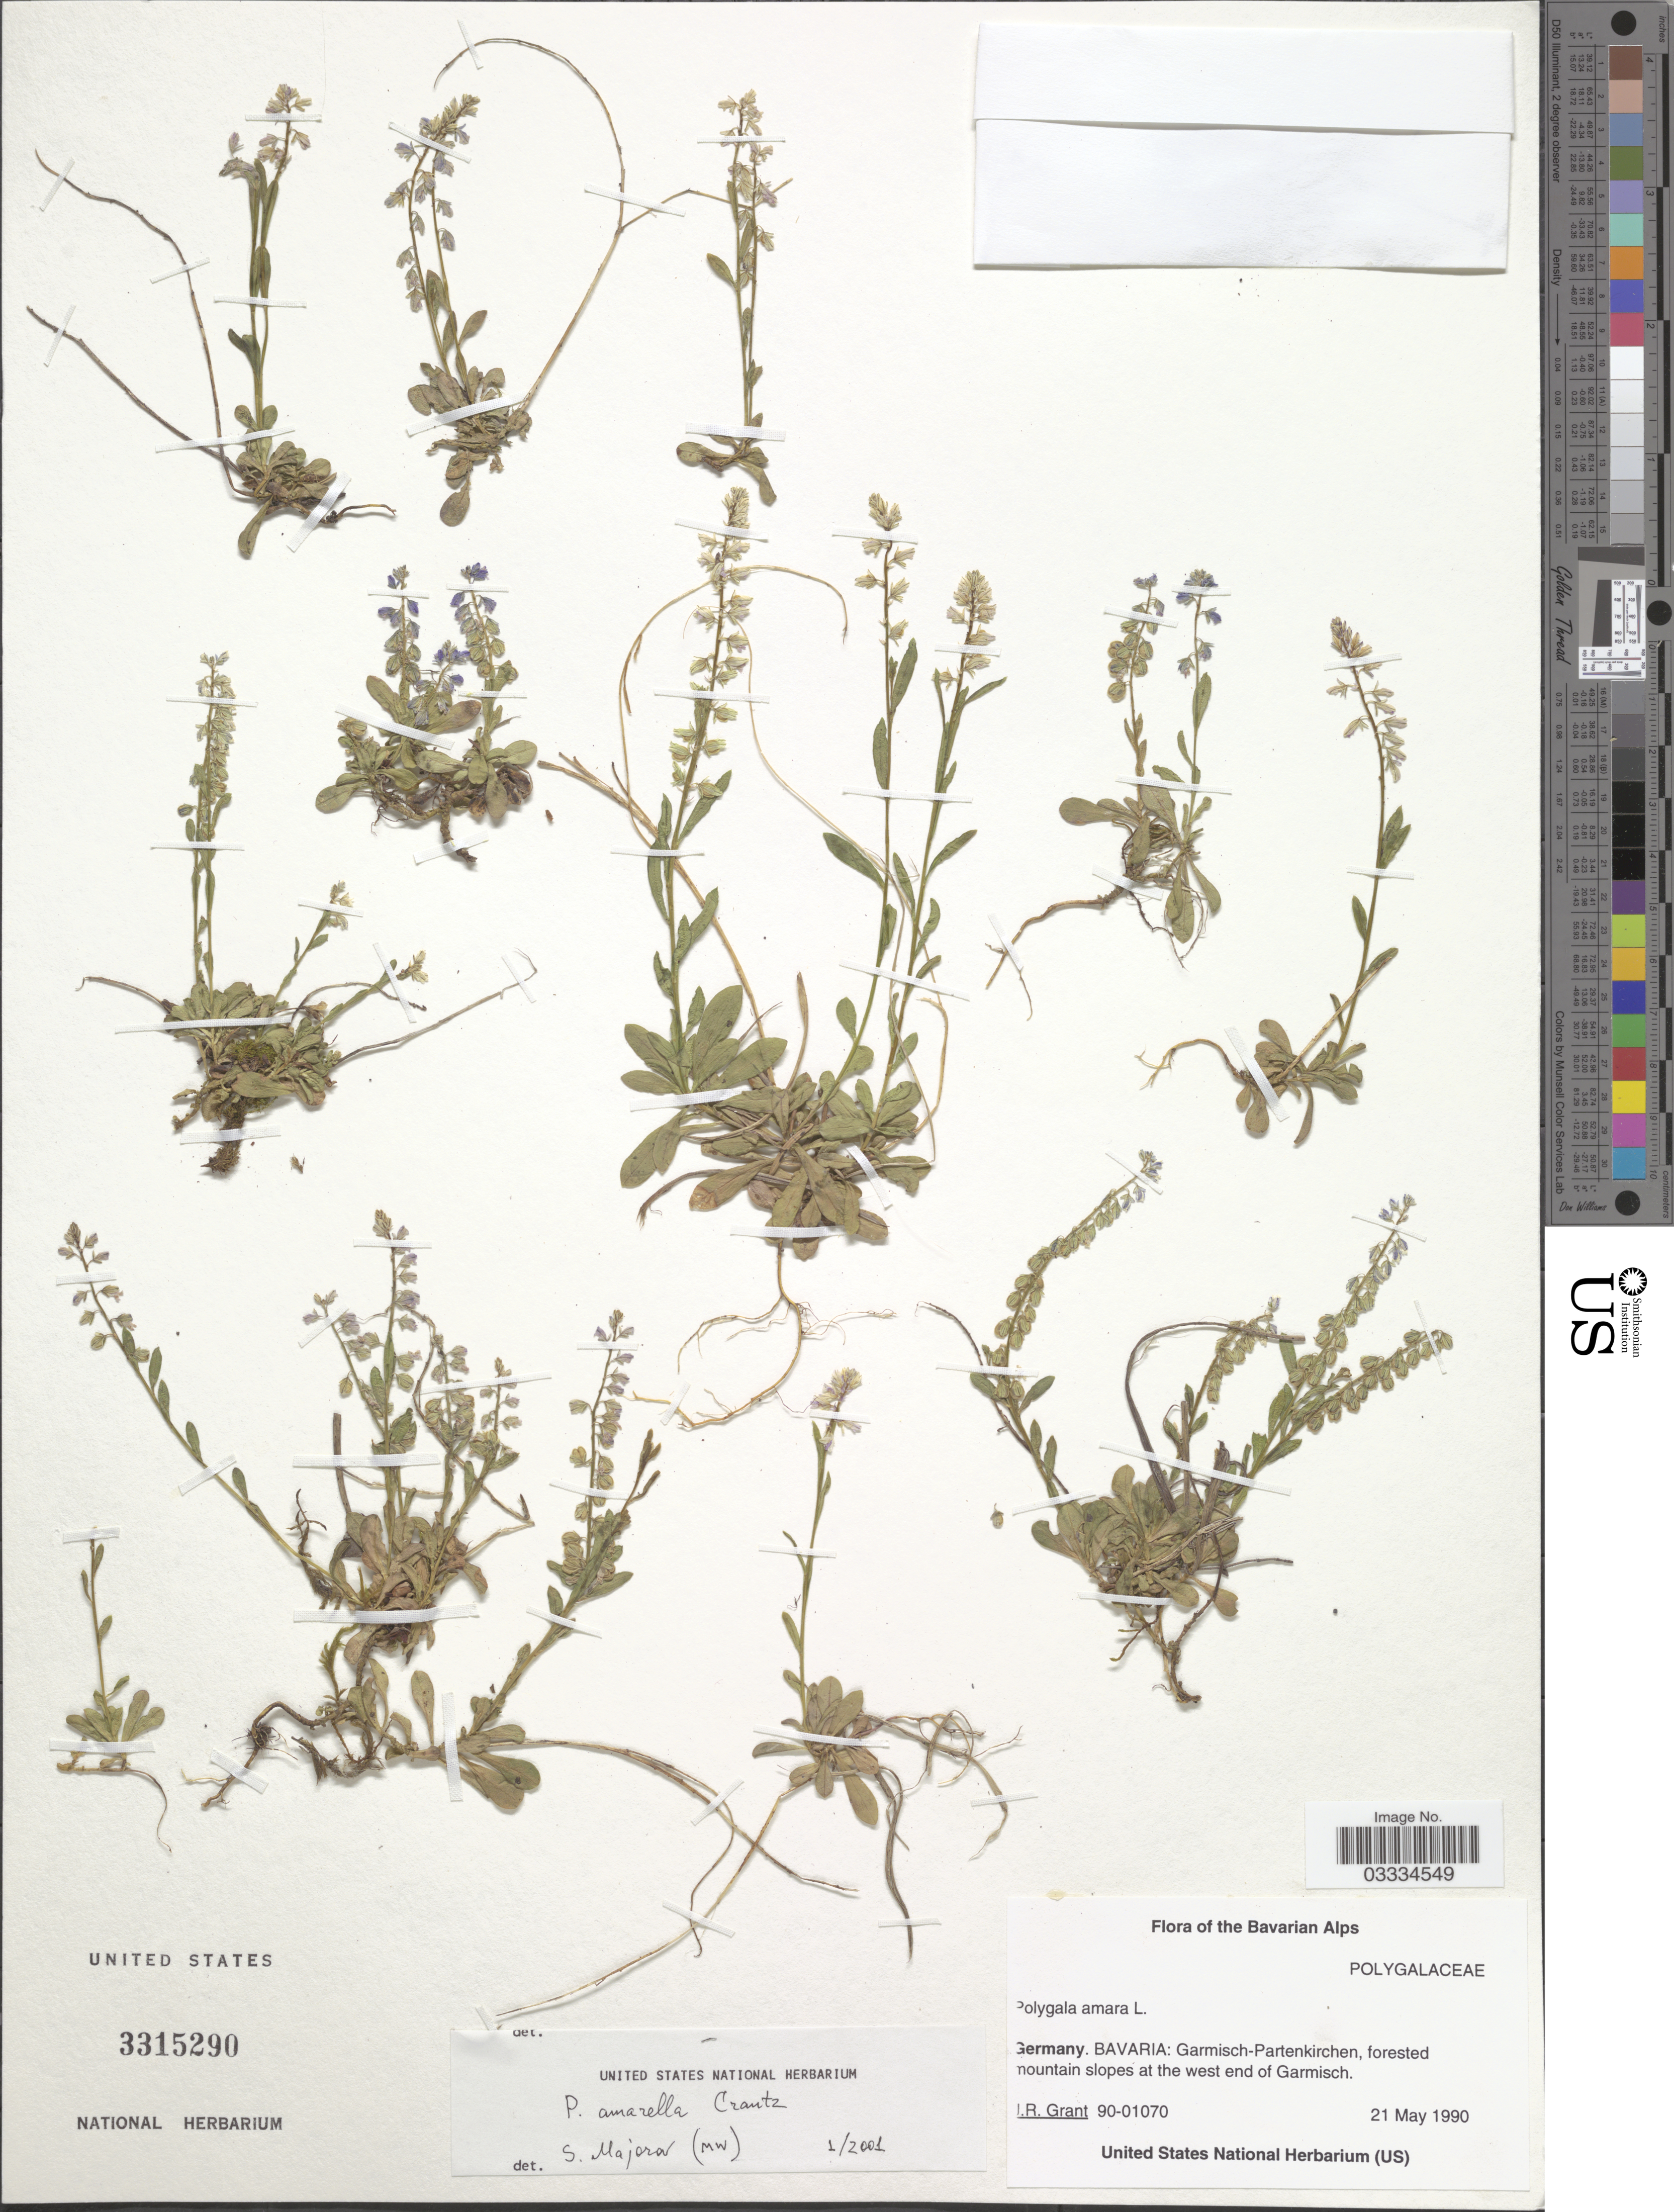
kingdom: Plantae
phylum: Tracheophyta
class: Magnoliopsida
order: Fabales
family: Polygalaceae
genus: Polygala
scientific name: Polygala amarella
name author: Crantz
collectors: J. Grant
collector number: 90-01070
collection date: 1990-05-21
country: Germany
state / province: Bayern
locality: Garmisch-Partenkirchen, forested mountain slopes at the west end of Garmisch.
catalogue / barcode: US 3315290